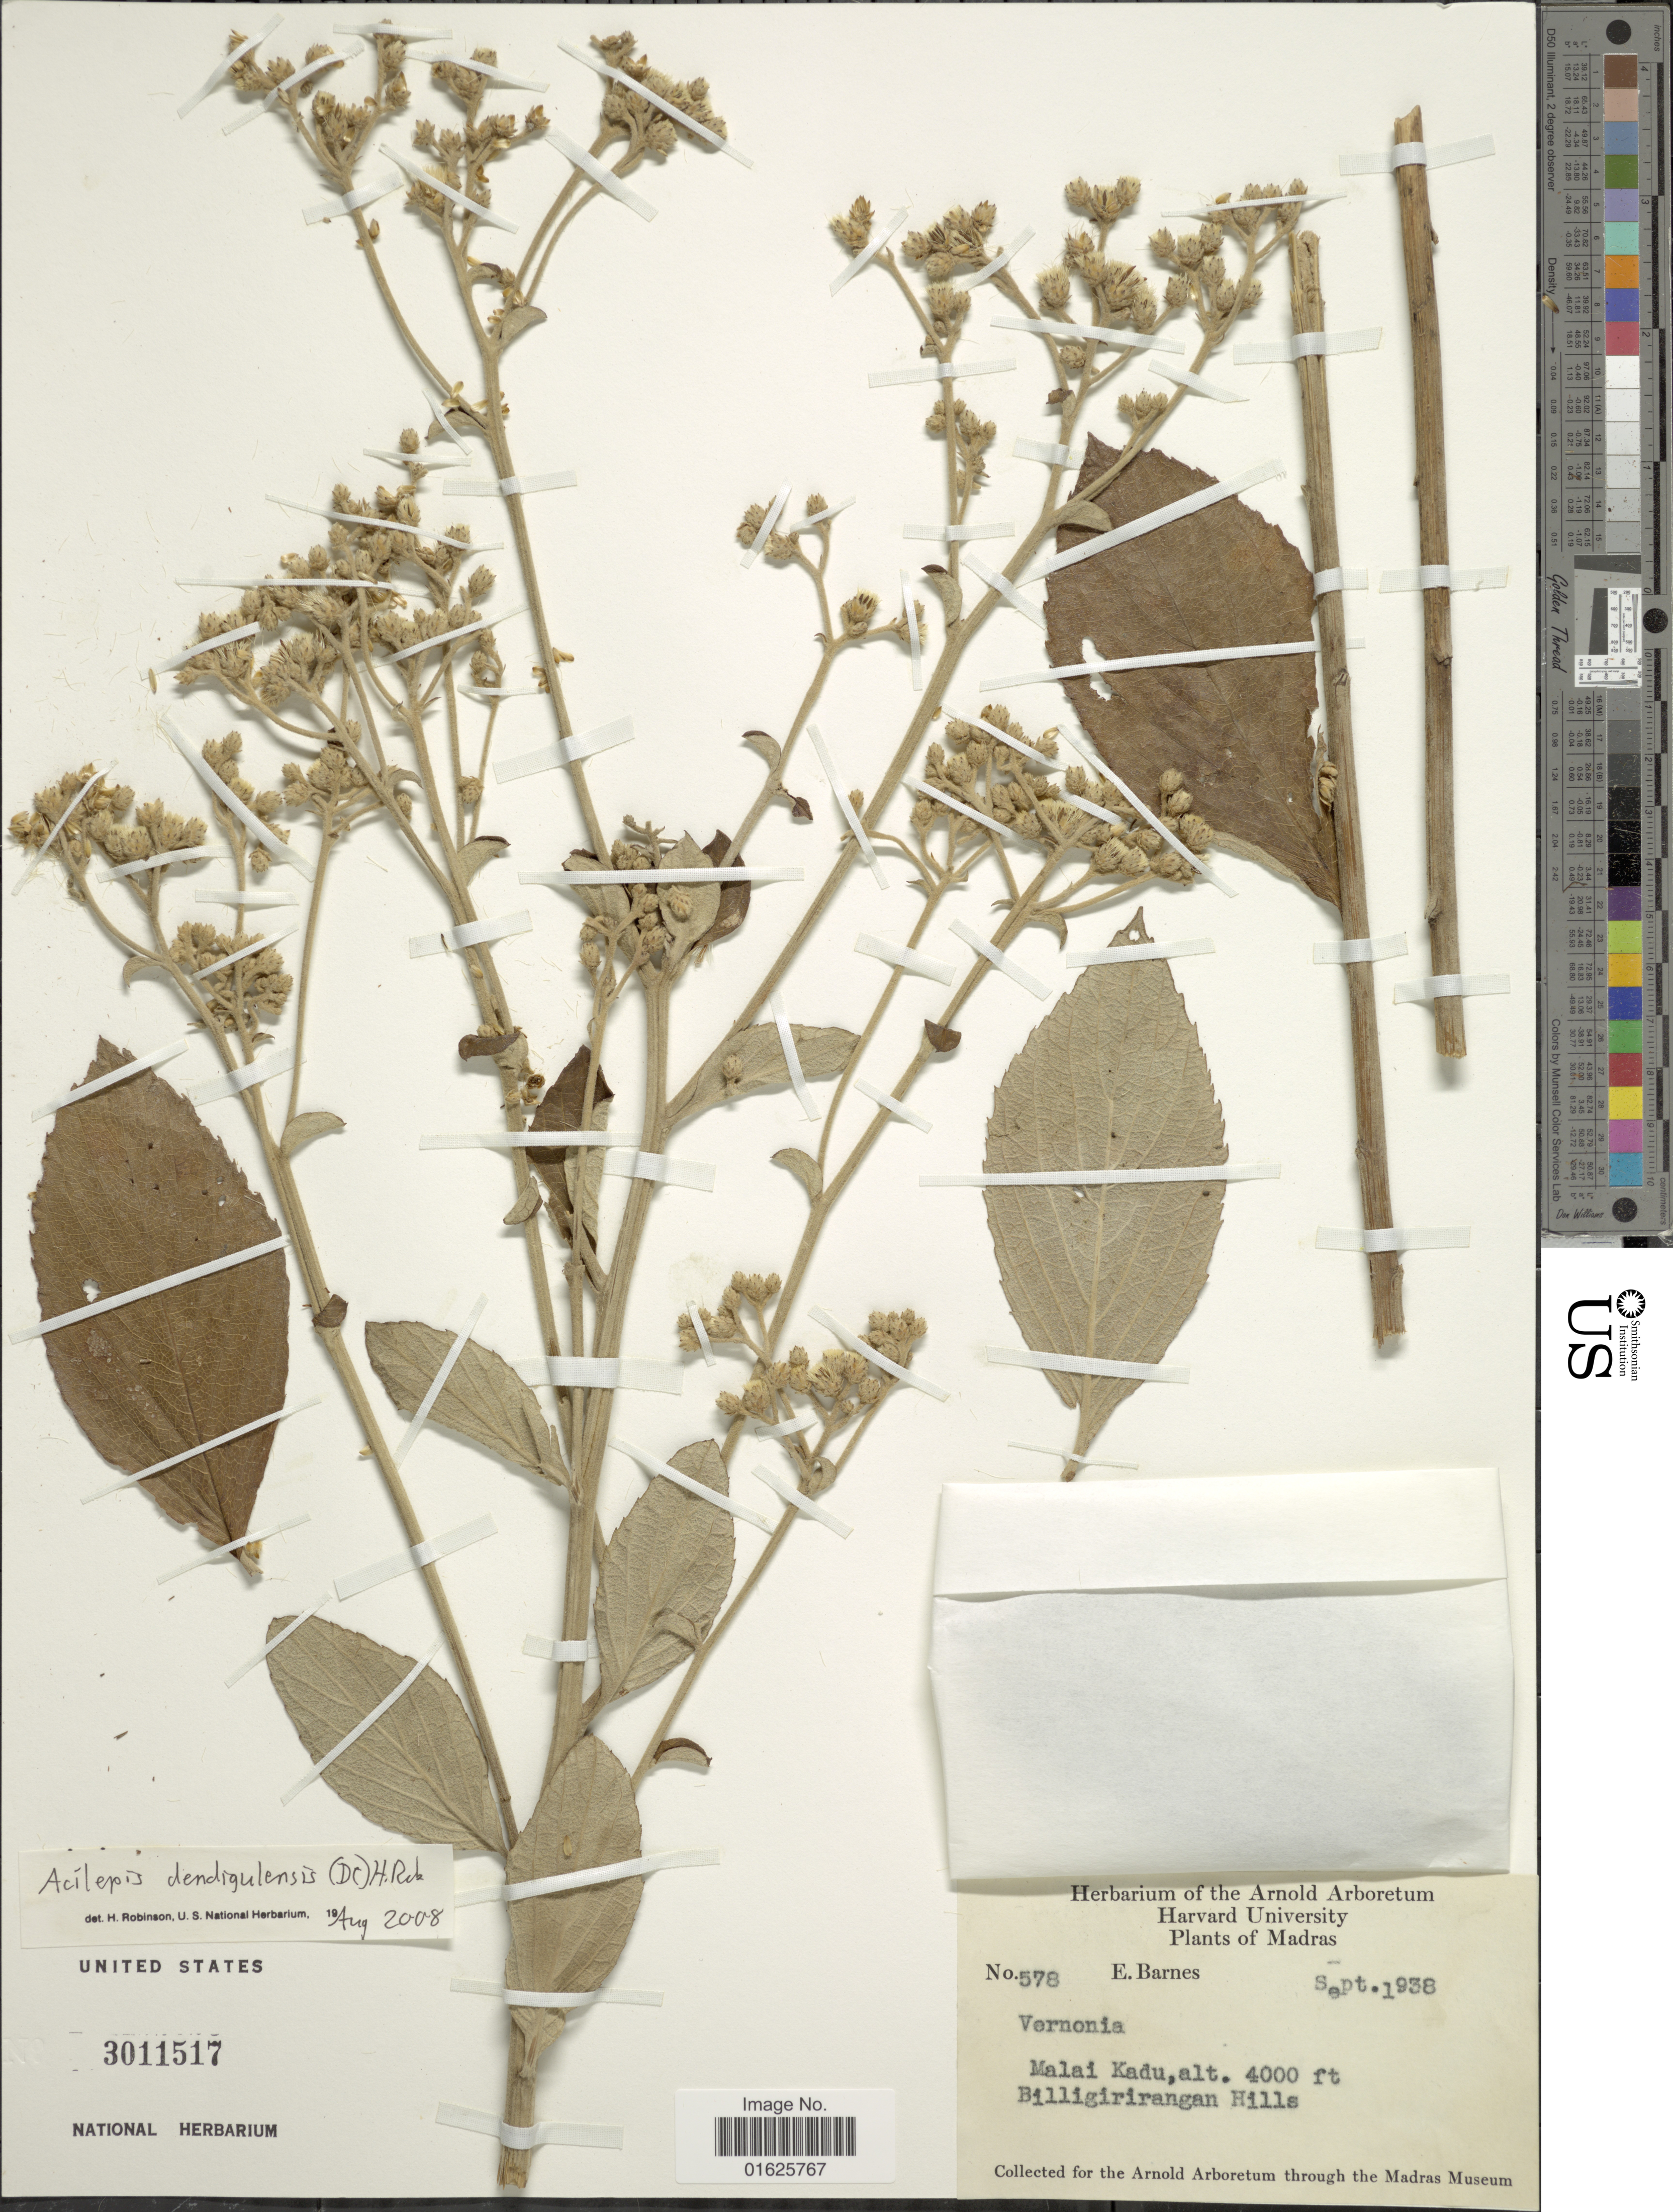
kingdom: Plantae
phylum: Tracheophyta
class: Magnoliopsida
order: Asterales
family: Asteraceae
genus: Acilepis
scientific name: Acilepis dendigulensis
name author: (DC.) H. Rob.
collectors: E. Barnes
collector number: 578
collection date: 1938-09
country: India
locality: Madras, Malai Kadu, Billigirirangen Hills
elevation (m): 1219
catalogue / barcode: US 3011517